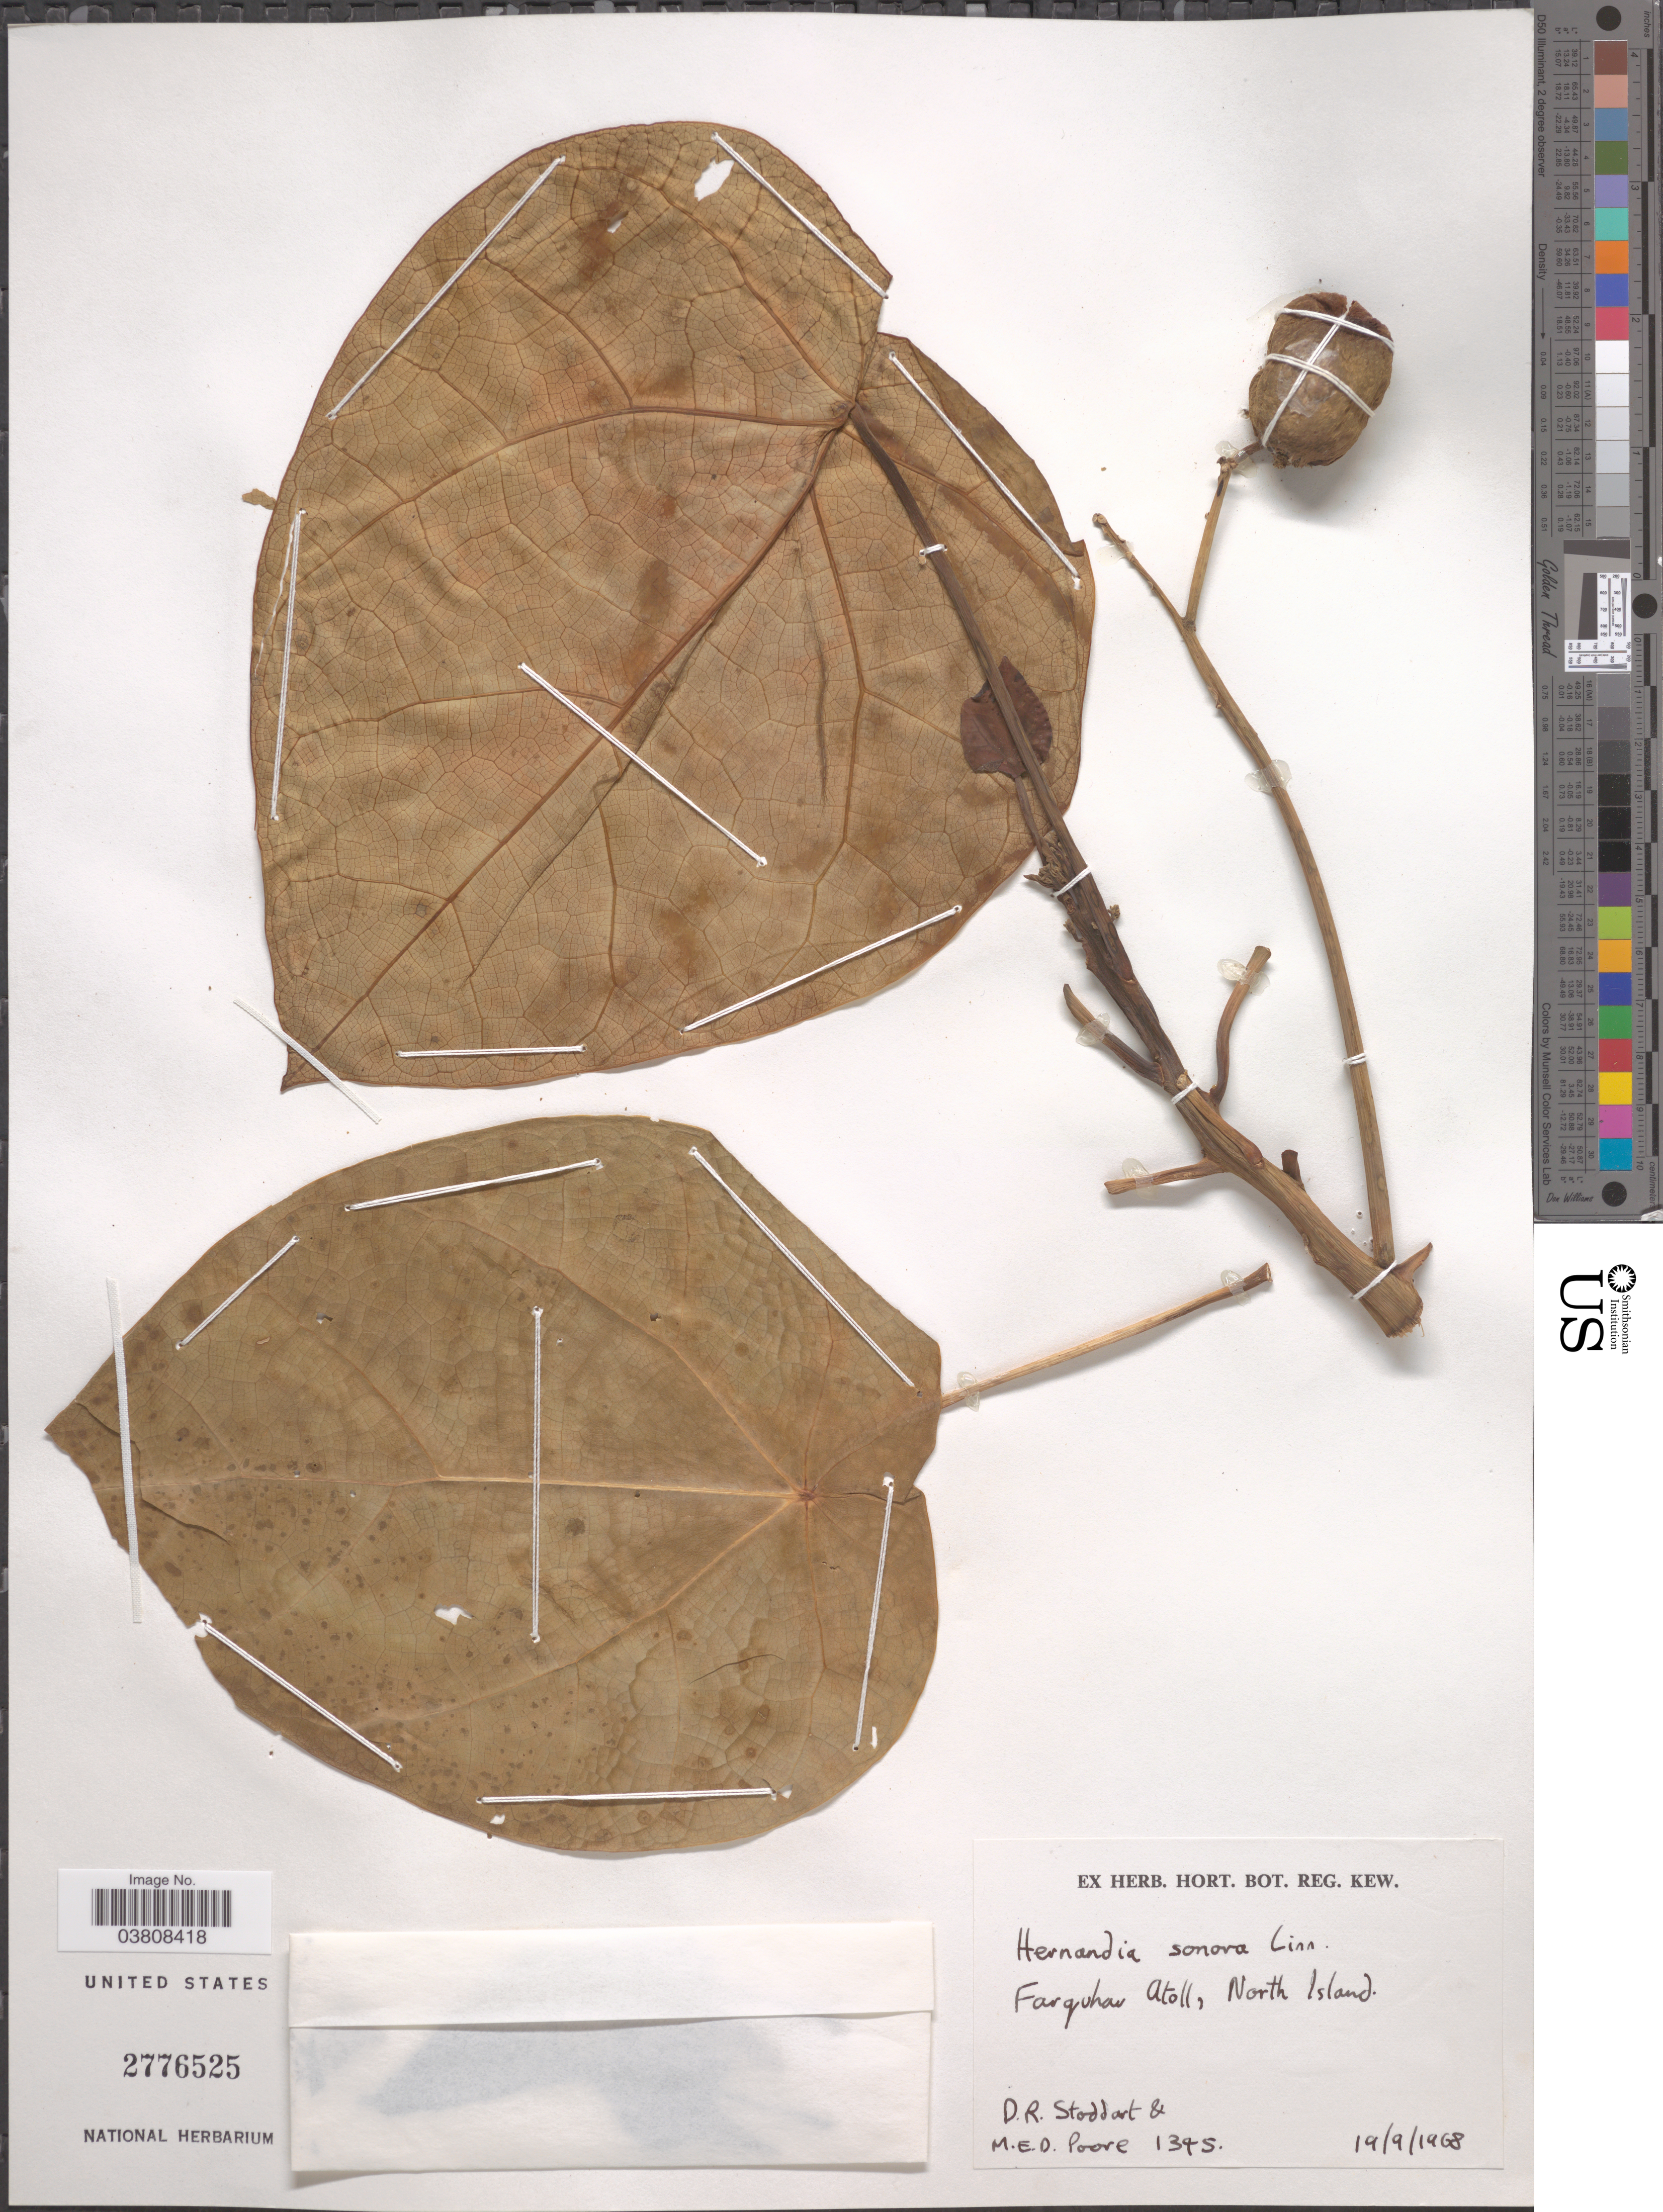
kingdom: Plantae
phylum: Tracheophyta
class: Magnoliopsida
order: Laurales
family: Hernandiaceae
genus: Hernandia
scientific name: Hernandia nymphaeifolia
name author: (C. Presl) Kubitzki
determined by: Strong, Mark T., (BOT), Smithsonian Institution - National Museum of Natural History (UNITED STATES)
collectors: D. R. Stoddart & M. E. D. Poore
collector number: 1345*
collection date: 1968-09-19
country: Seychelles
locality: Farquhar Atoll, North Island.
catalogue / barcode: US 2776525